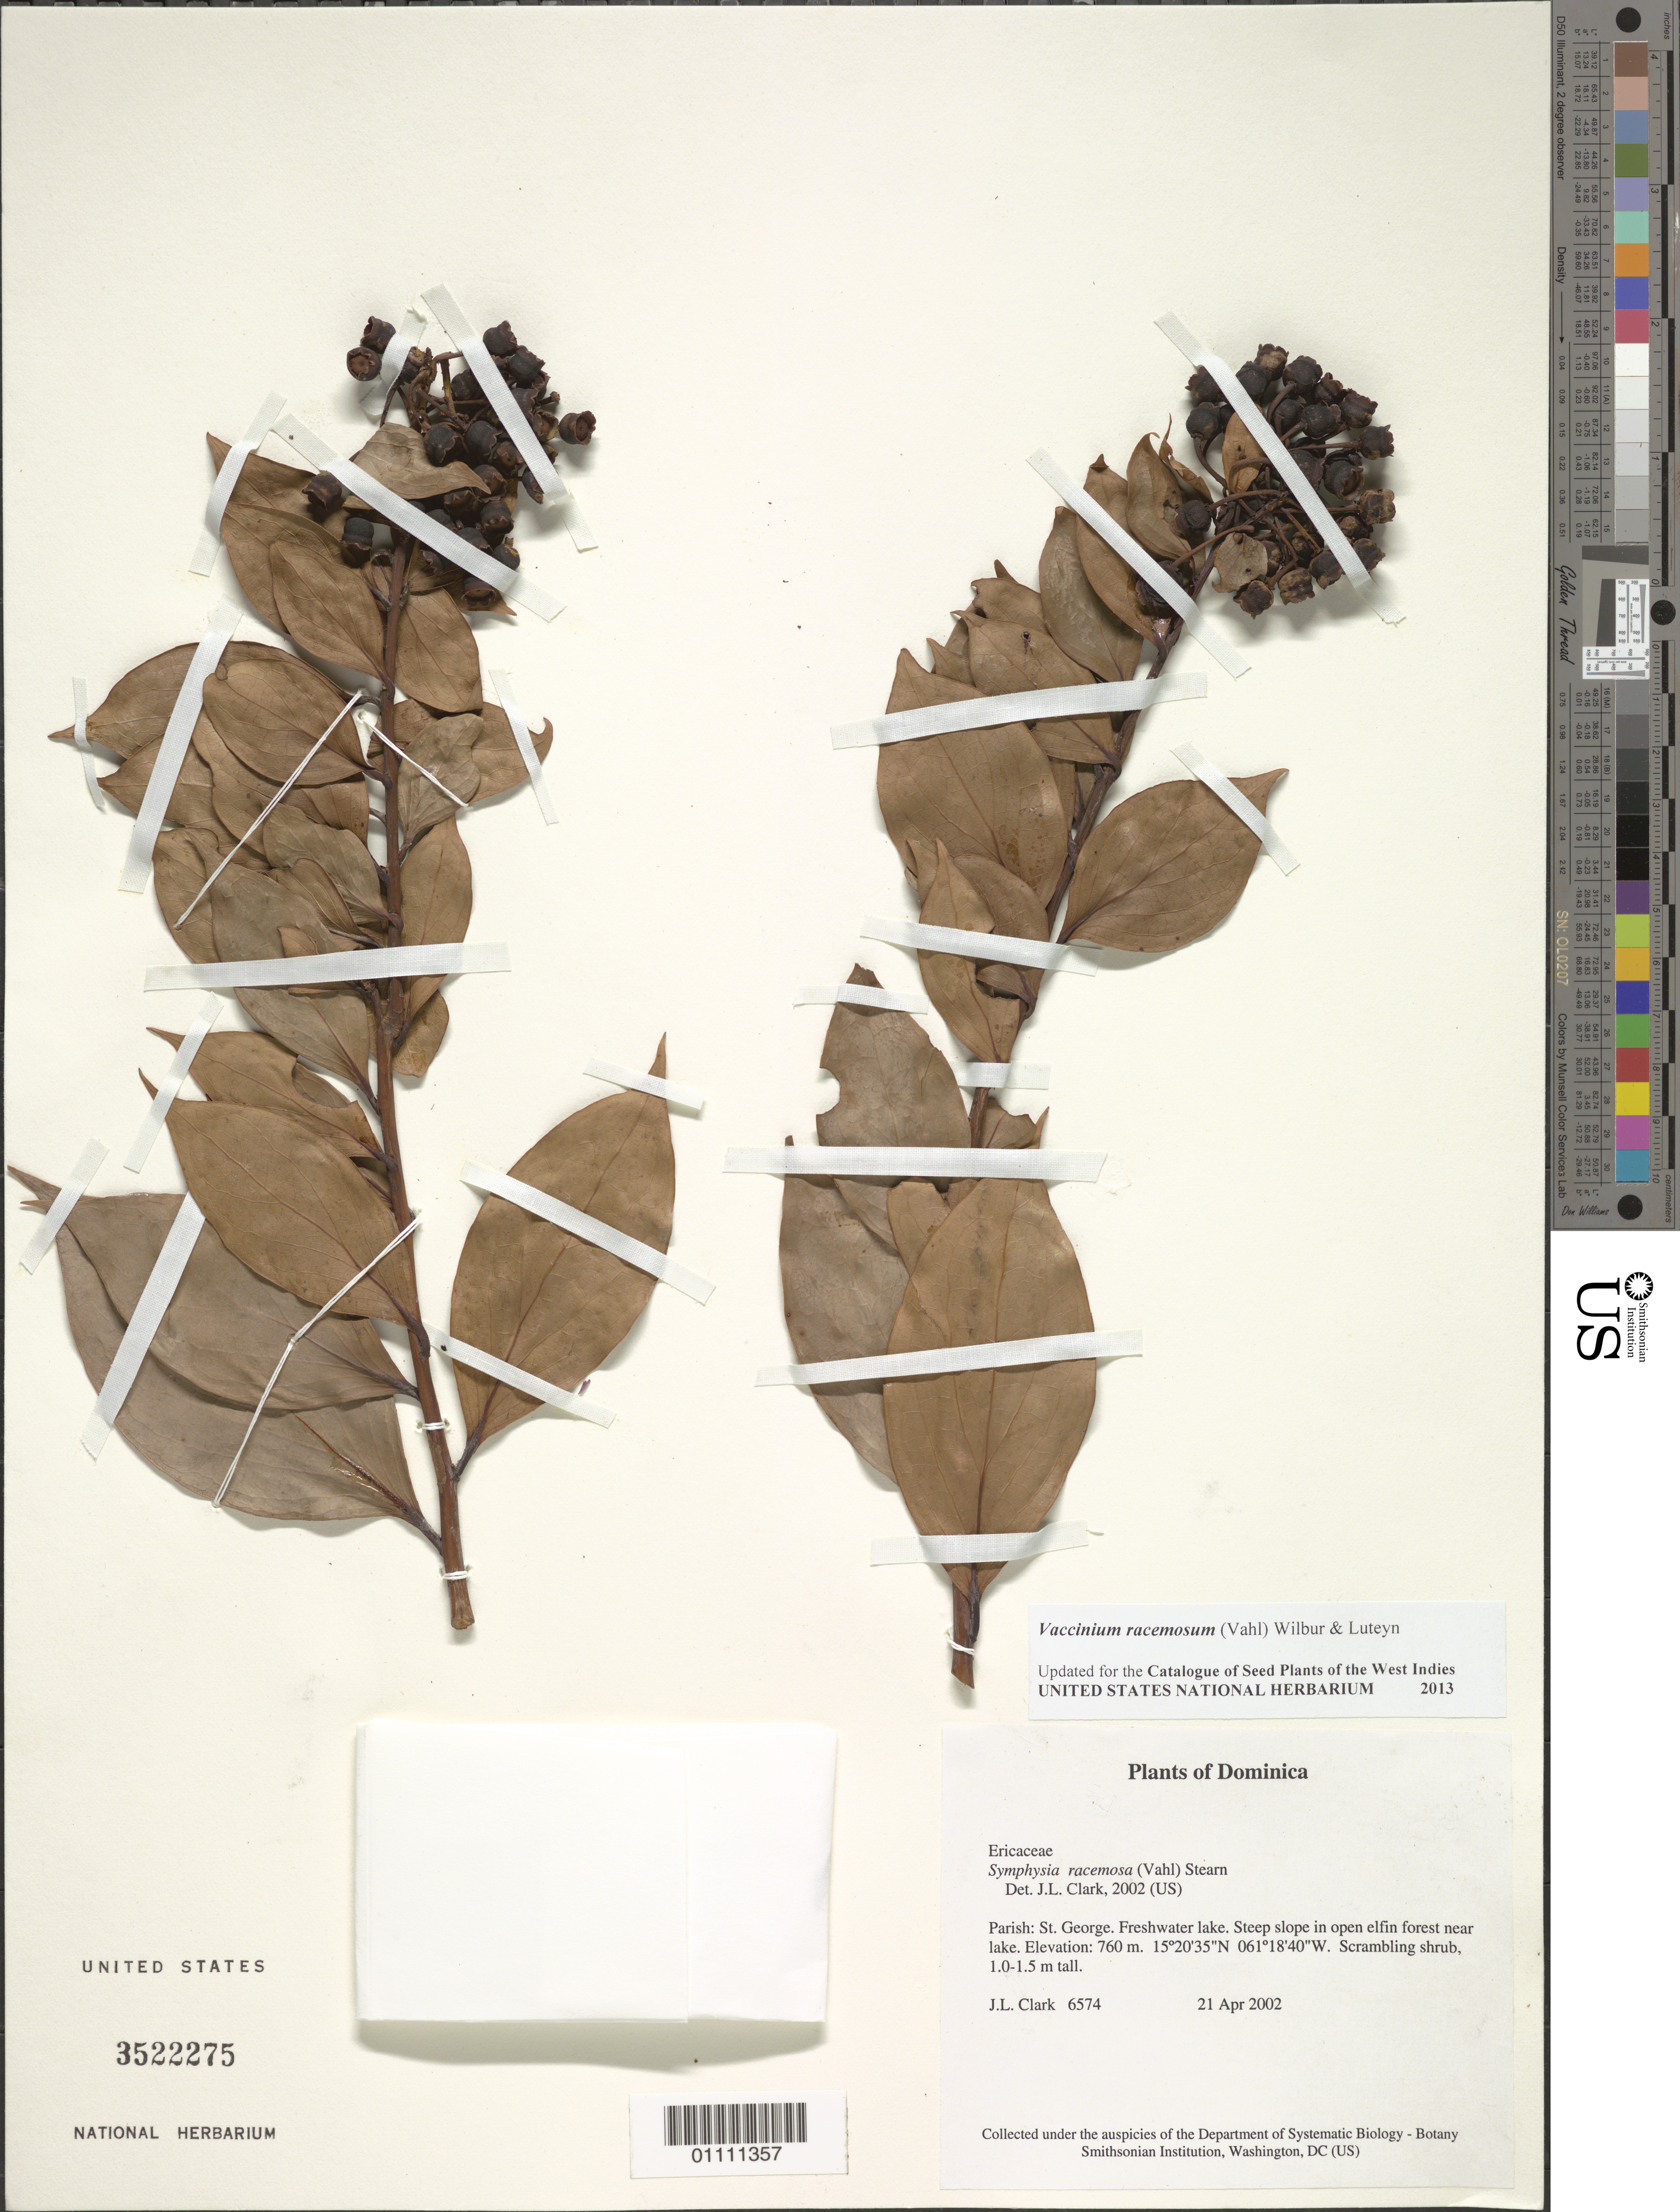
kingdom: Plantae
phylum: Tracheophyta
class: Magnoliopsida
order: Ericales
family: Ericaceae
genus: Vaccinium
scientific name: Vaccinium racemosum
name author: (Vahl) Wilbur & Luteyn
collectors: J. L. Clark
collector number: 6574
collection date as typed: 21 Apr 2002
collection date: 2002-04-21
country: Dominica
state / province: St. George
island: Dominica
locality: Freshwater lake. Steep slope in open elfin forest near lake.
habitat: Freshwater lake. Steep slope in open elfin forest near lake.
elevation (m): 760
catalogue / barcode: US 3522275